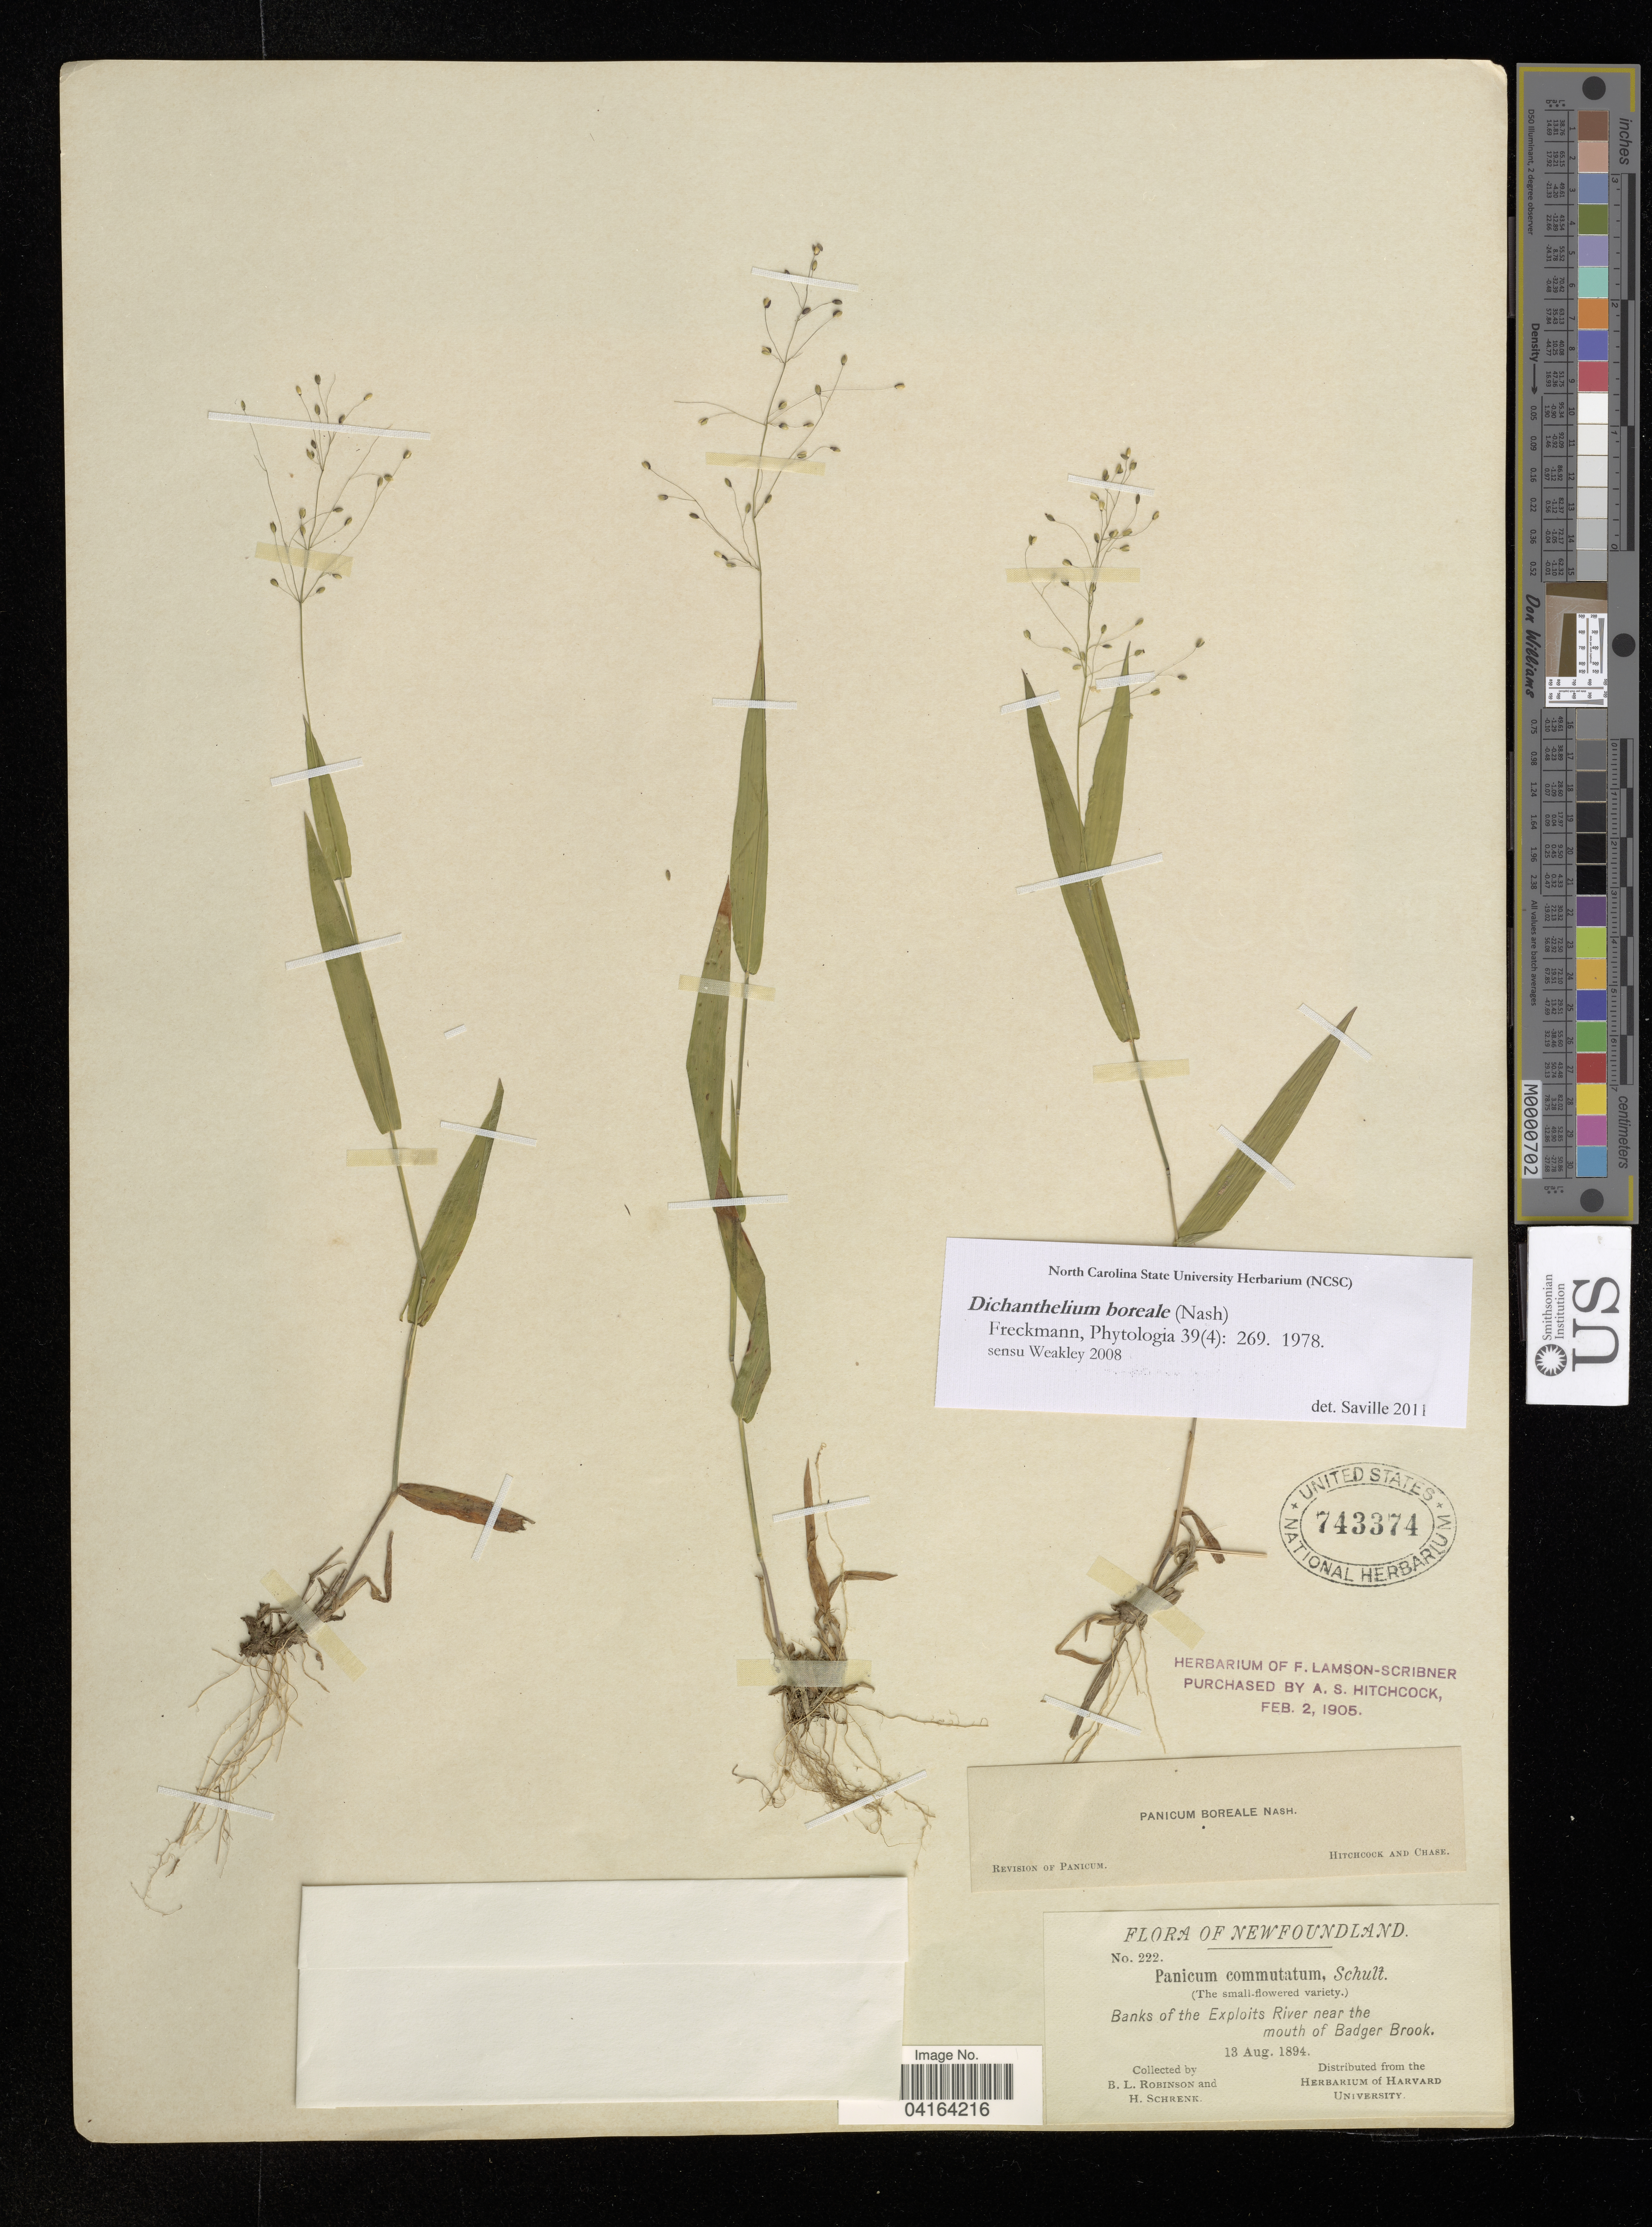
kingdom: Plantae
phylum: Tracheophyta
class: Liliopsida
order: Poales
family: Poaceae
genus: Dichanthelium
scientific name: Dichanthelium boreale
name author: (Nash) Freckmann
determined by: Saville, A. C., (NCSC), North Carolina State University (UNITED STATES)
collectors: B. L. Robinson & H. Schrenk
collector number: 222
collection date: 1894-08-13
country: Canada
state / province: Newfoundland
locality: Banks of the Exploits River near the mouth of Badger Brook.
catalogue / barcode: US 743374